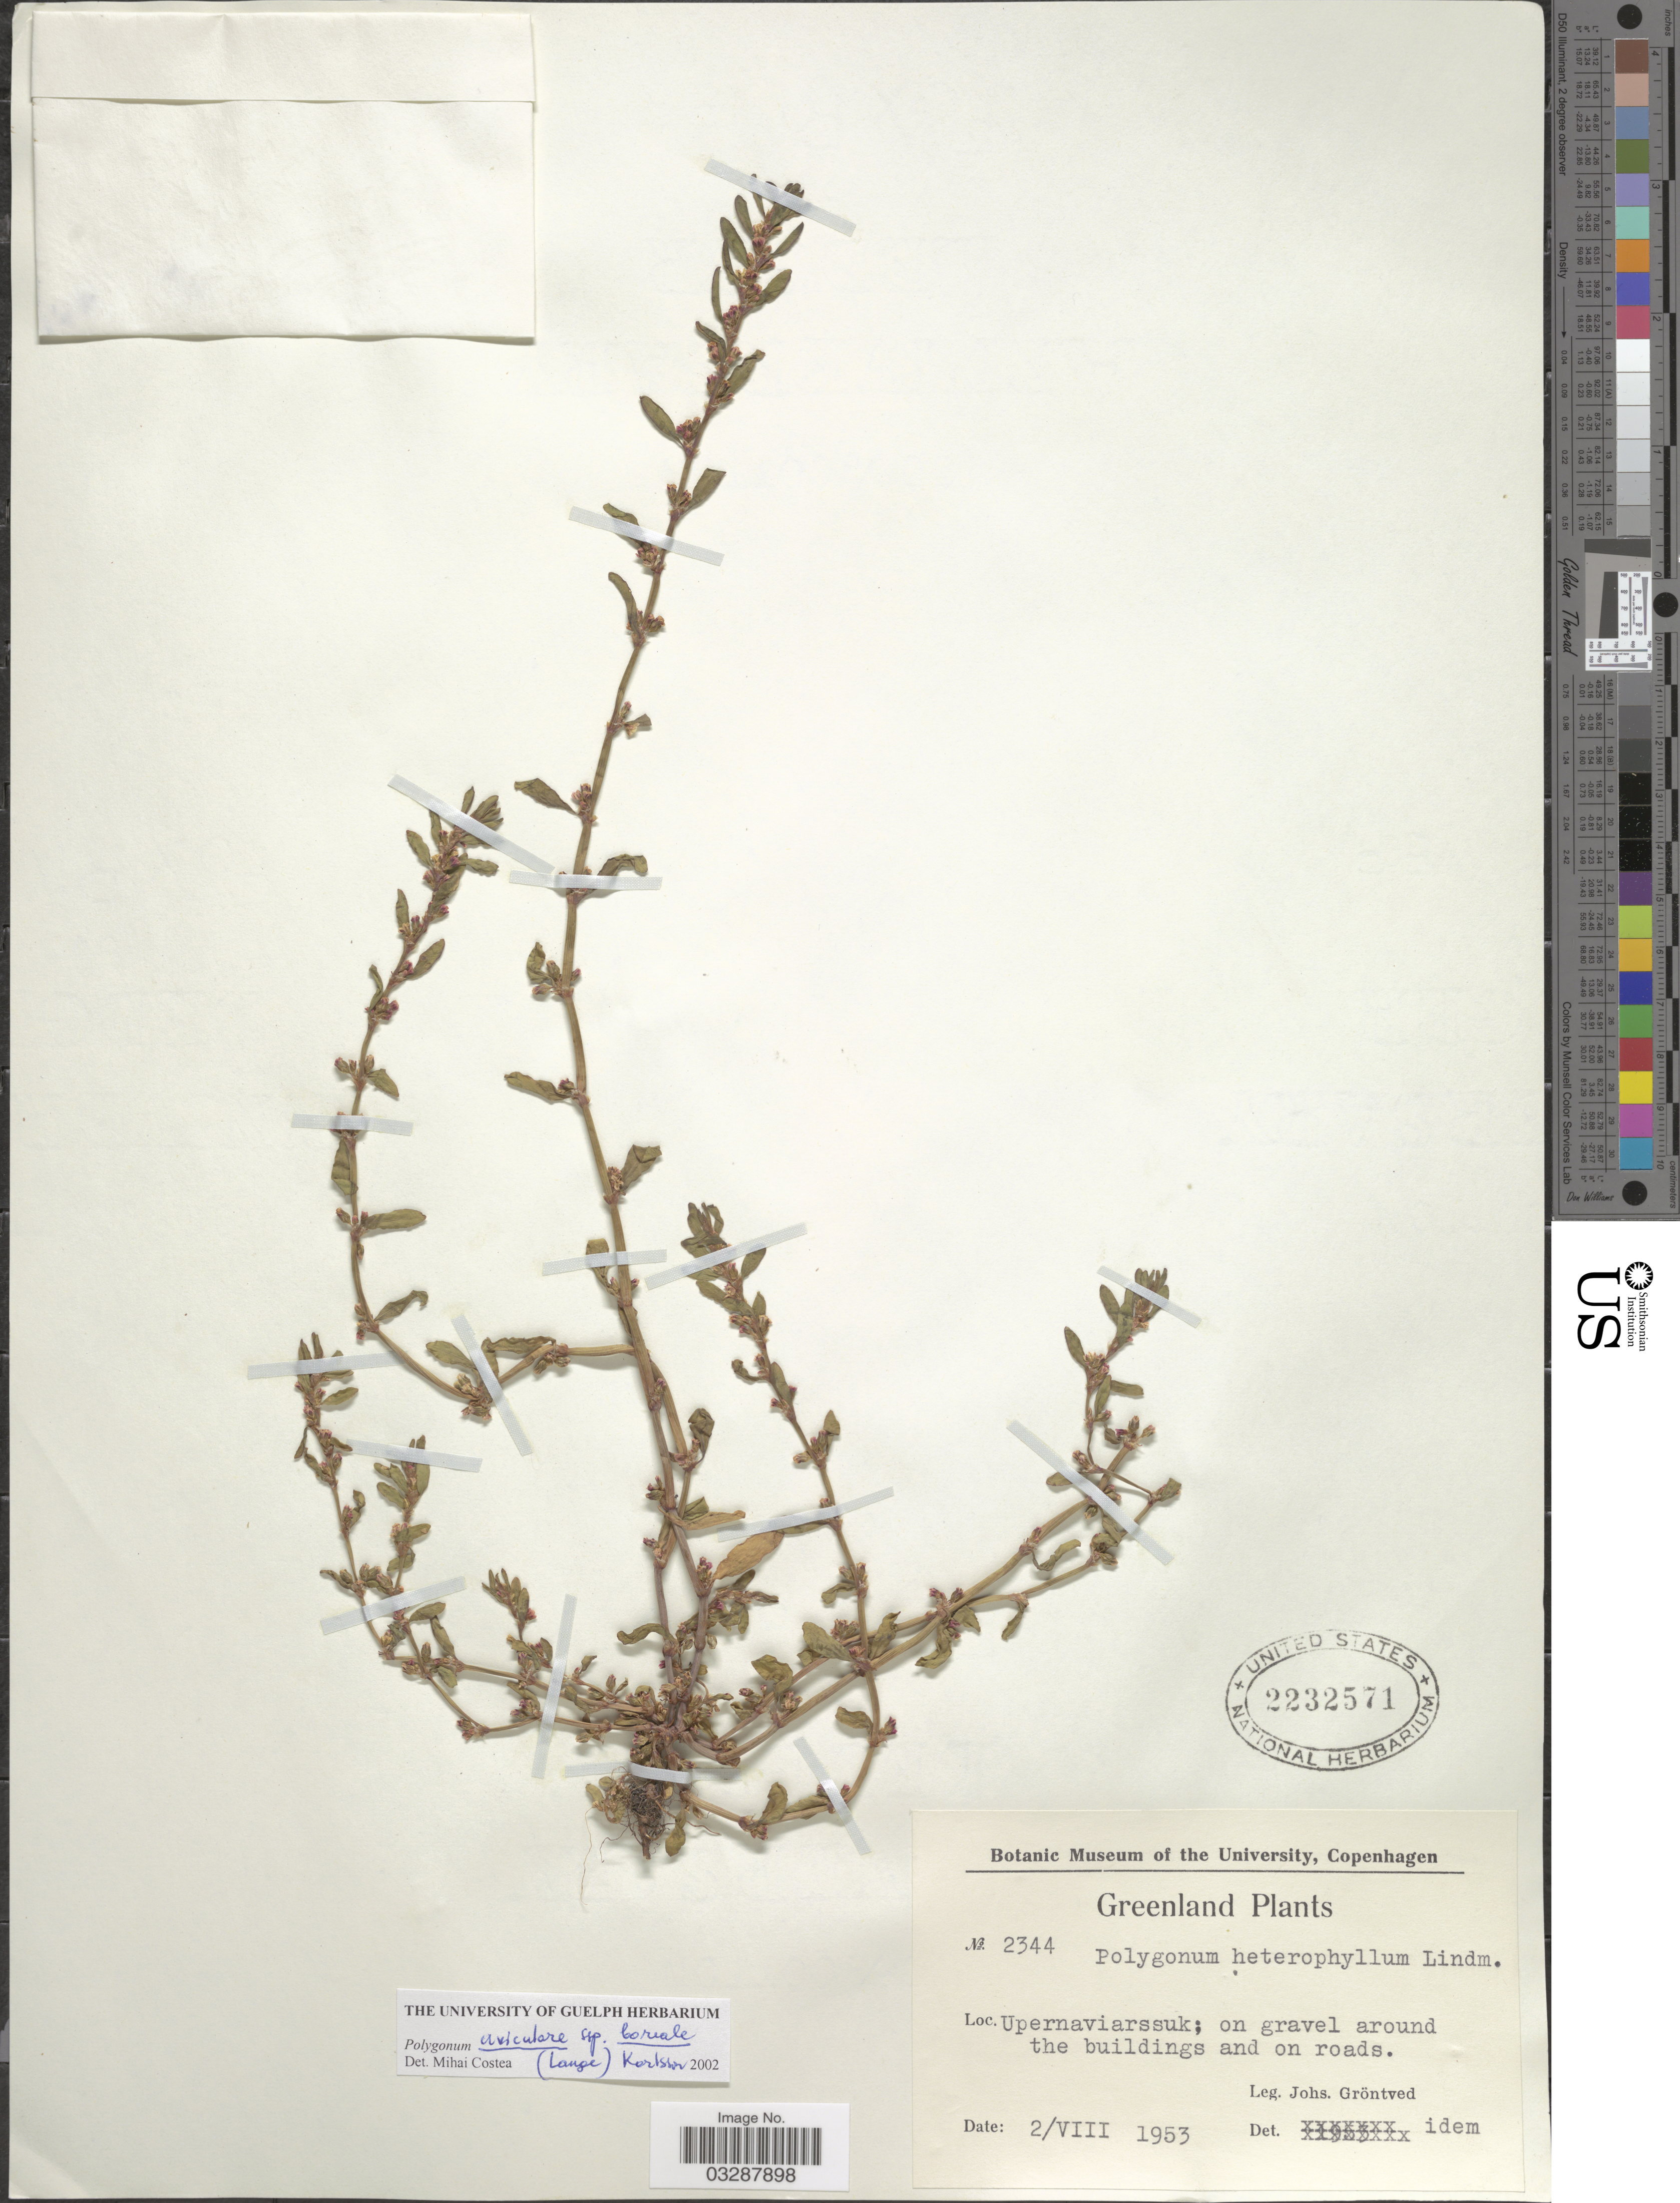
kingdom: Plantae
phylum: Tracheophyta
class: Magnoliopsida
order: Caryophyllales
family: Polygonaceae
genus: Polygonum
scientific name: Polygonum aviculare subsp. boreale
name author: (Lange) Karlsson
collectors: J. Gröntved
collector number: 2344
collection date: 1953-08-02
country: Greenland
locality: Upernaviarssuk; on gravel around the buildings and on roads.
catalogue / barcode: US 2232571